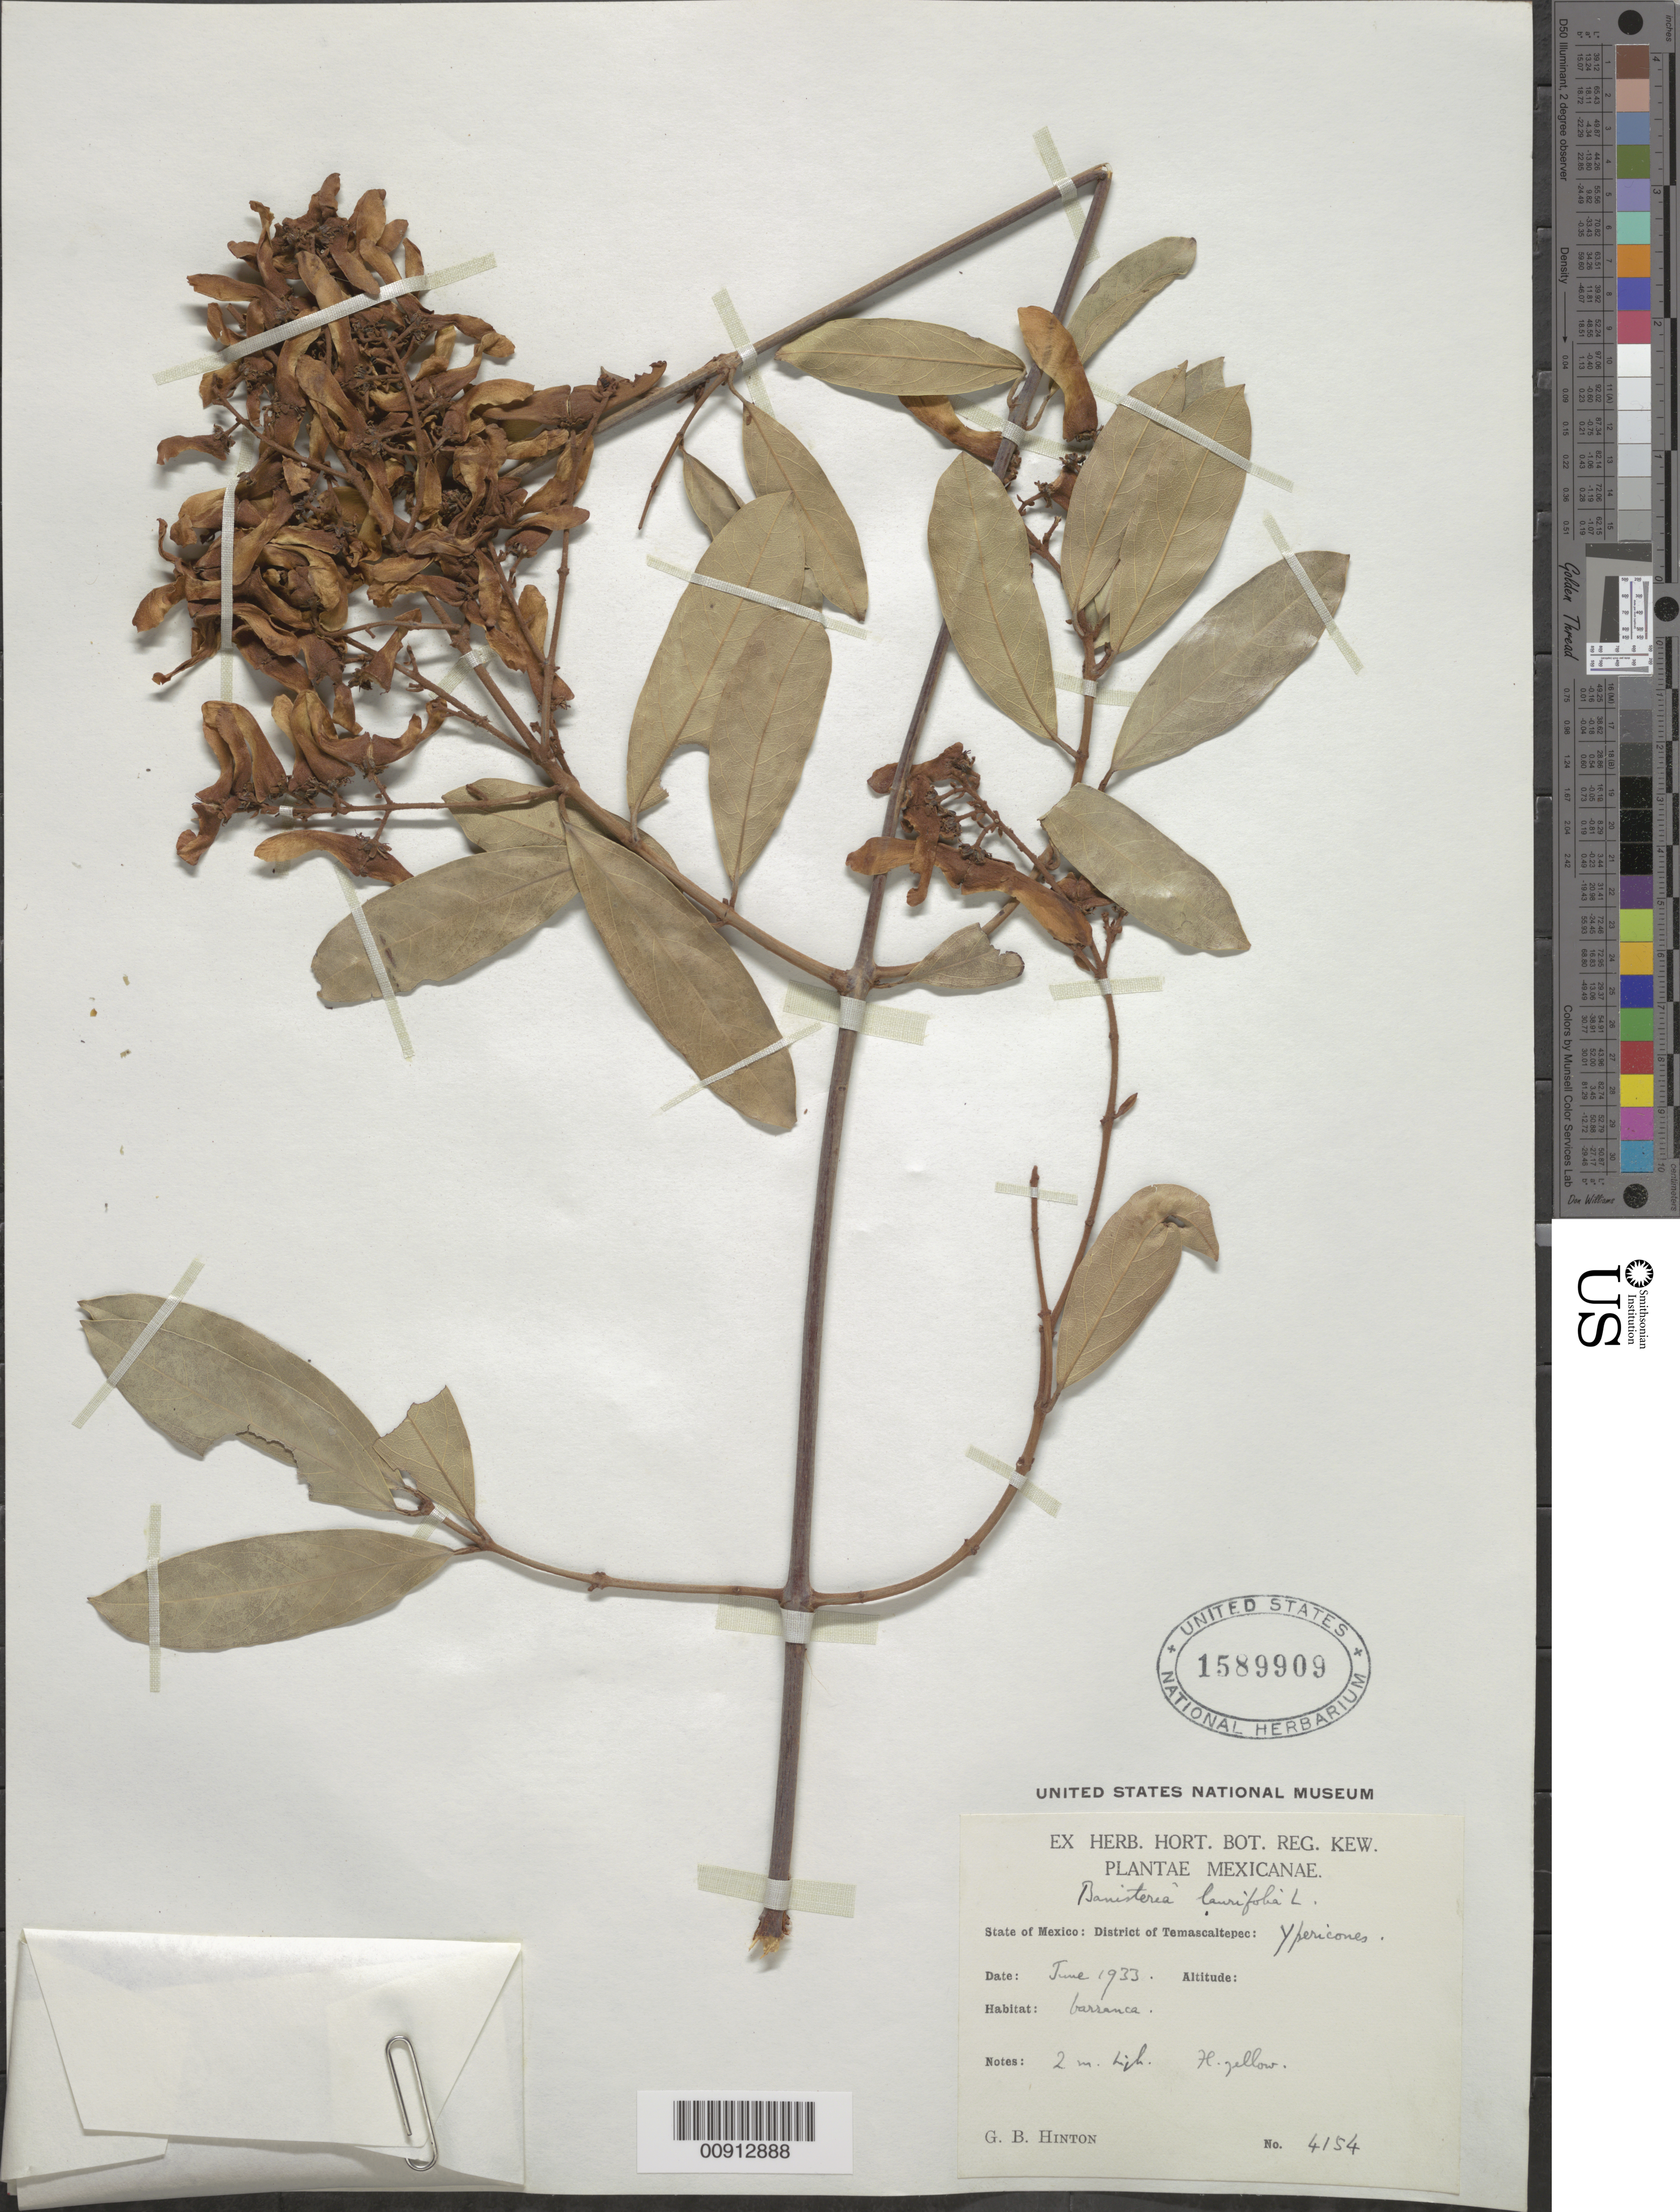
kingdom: Plantae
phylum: Tracheophyta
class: Magnoliopsida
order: Malpighiales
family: Malpighiaceae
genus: Heteropterys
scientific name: Heteropterys laurifolia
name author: (L.) A. Juss.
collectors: G. B. Hinton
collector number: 4154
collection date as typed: Jun 1933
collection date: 1933-06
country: Mexico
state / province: México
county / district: Temascaltepec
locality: State of Mexico: District of Temascaltepec: Ypericones.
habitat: Barranca.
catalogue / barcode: US 1589909